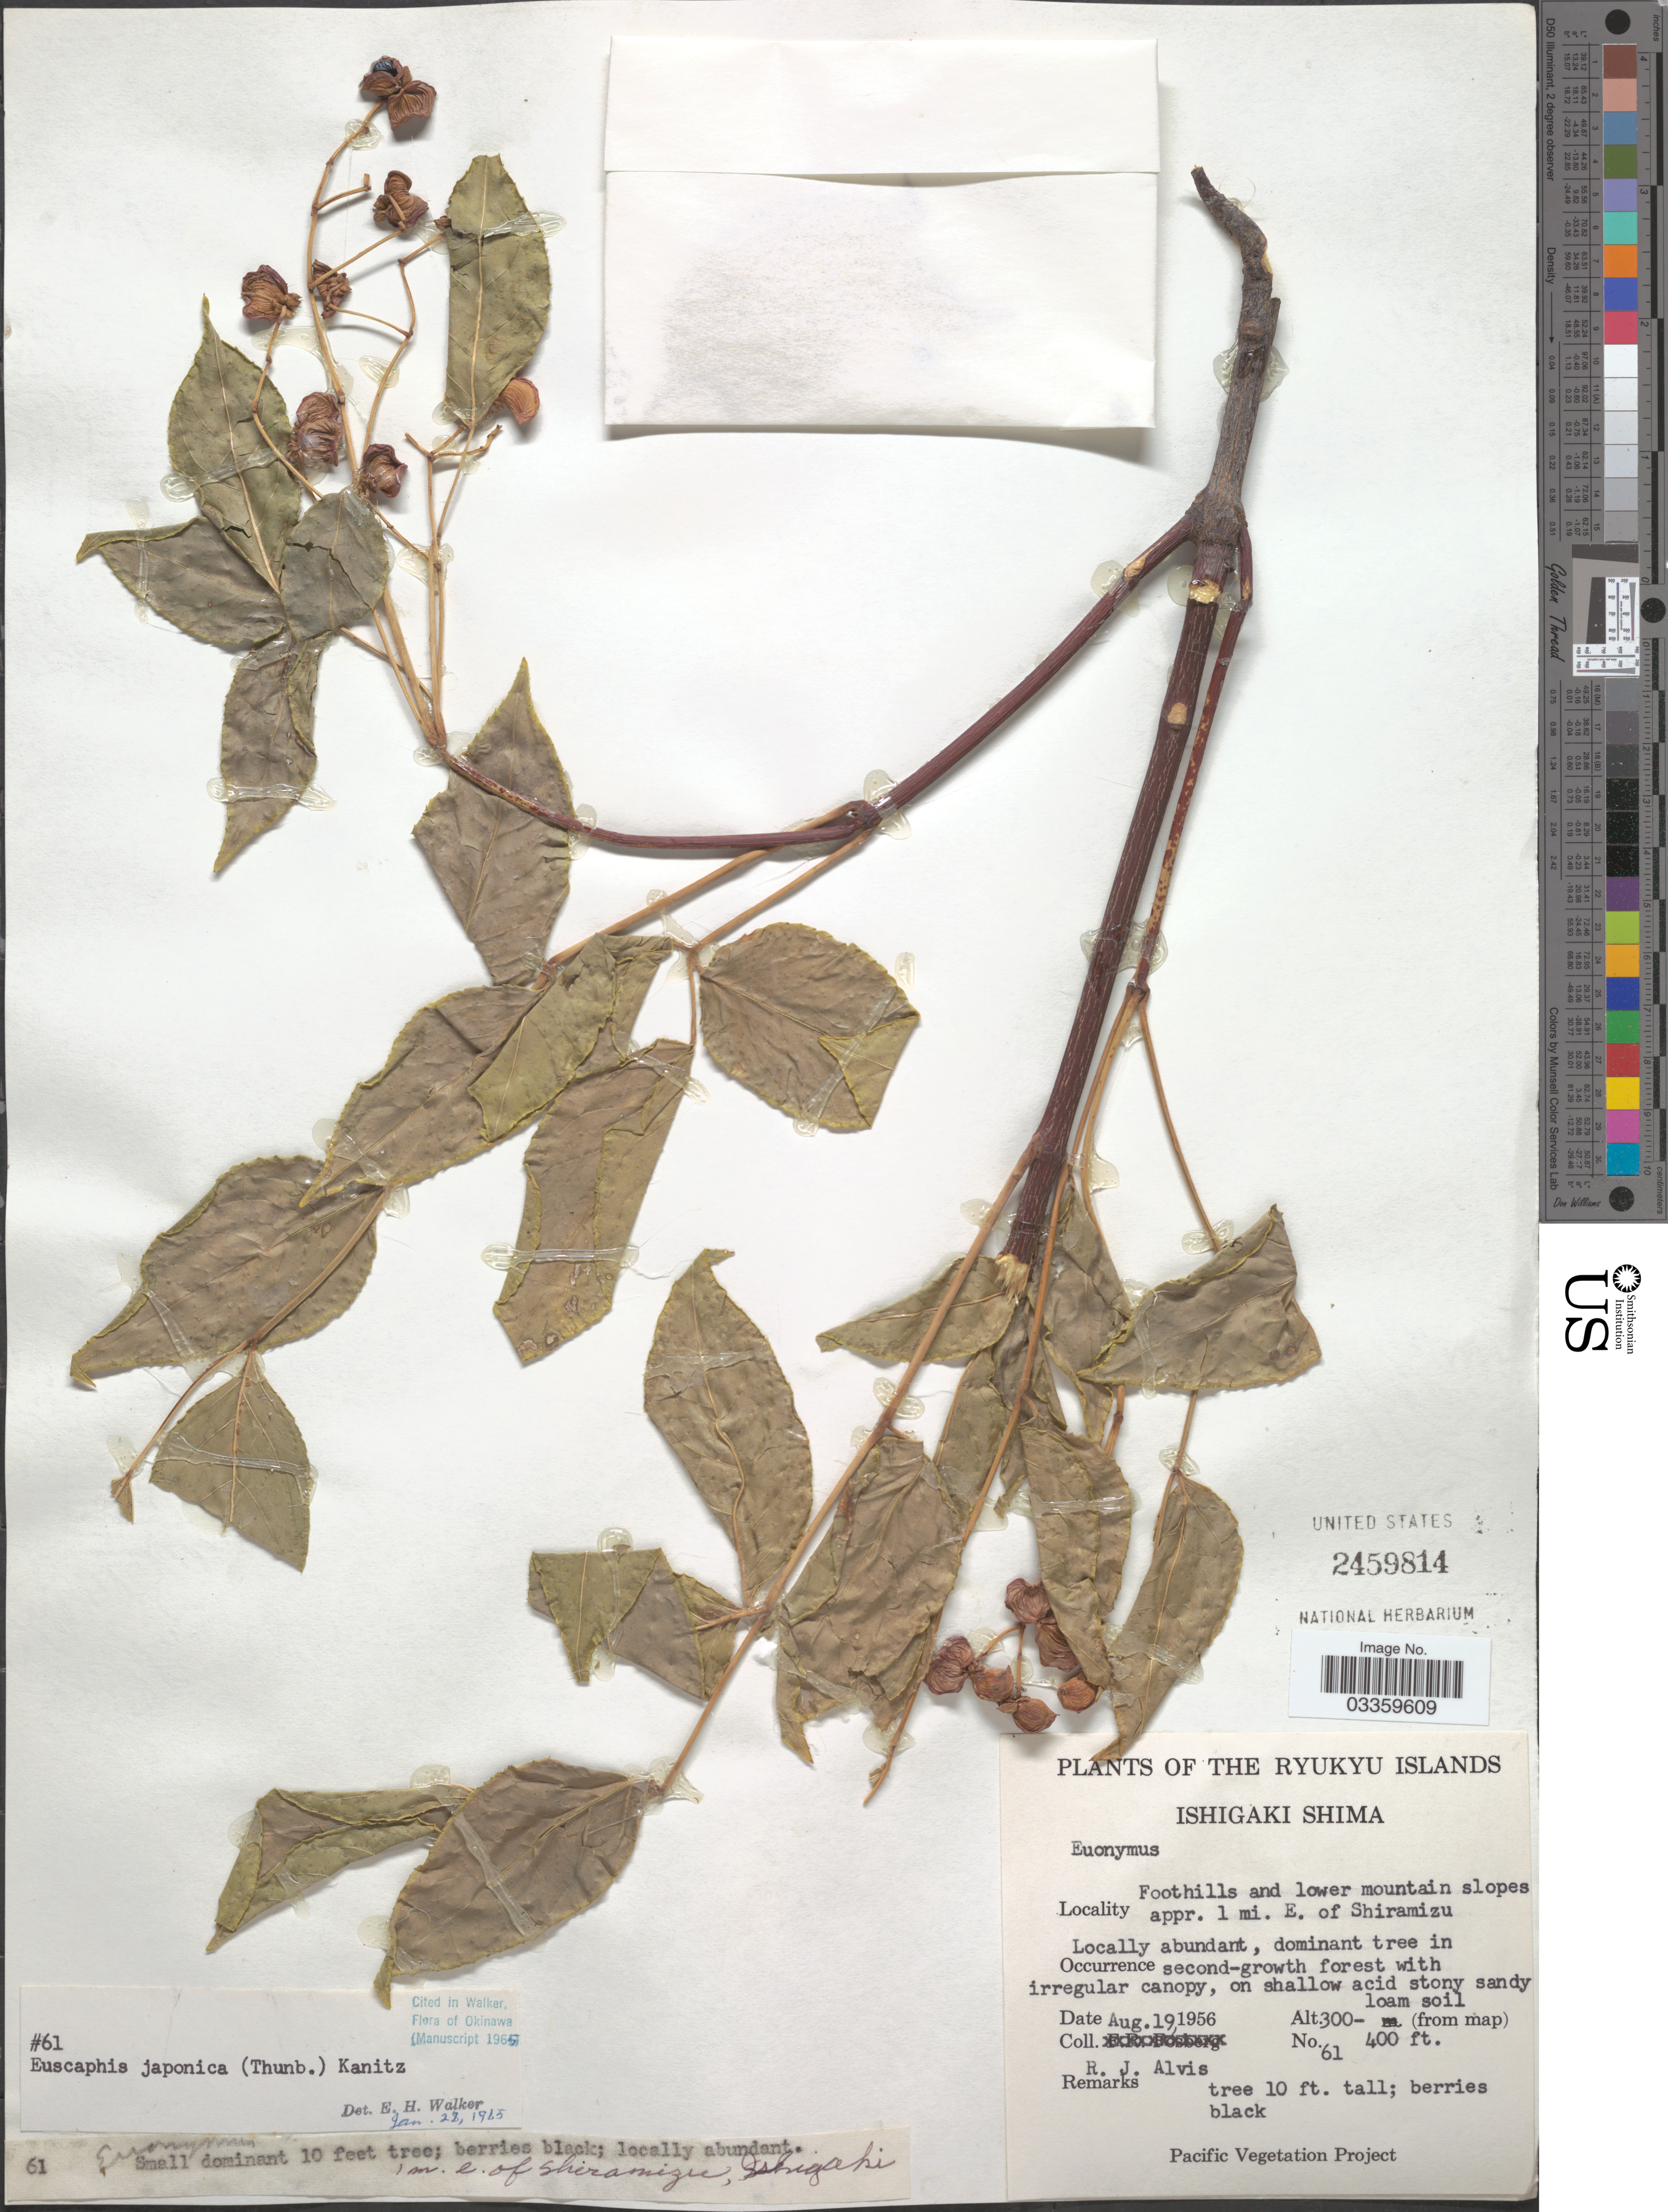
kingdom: Plantae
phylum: Tracheophyta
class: Magnoliopsida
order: Crossosomatales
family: Staphyleaceae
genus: Euscaphis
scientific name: Euscaphis japonica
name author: (Thunb.) Kanitz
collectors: R. Alvis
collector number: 61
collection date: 1956-08-19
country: Japan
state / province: Okinawa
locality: The Ryukyu Islands, Ishigaki Shima, Foothills and lower mountain slopes appr. 1 mi. E. of Shiramizu.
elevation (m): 91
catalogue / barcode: US 2459814